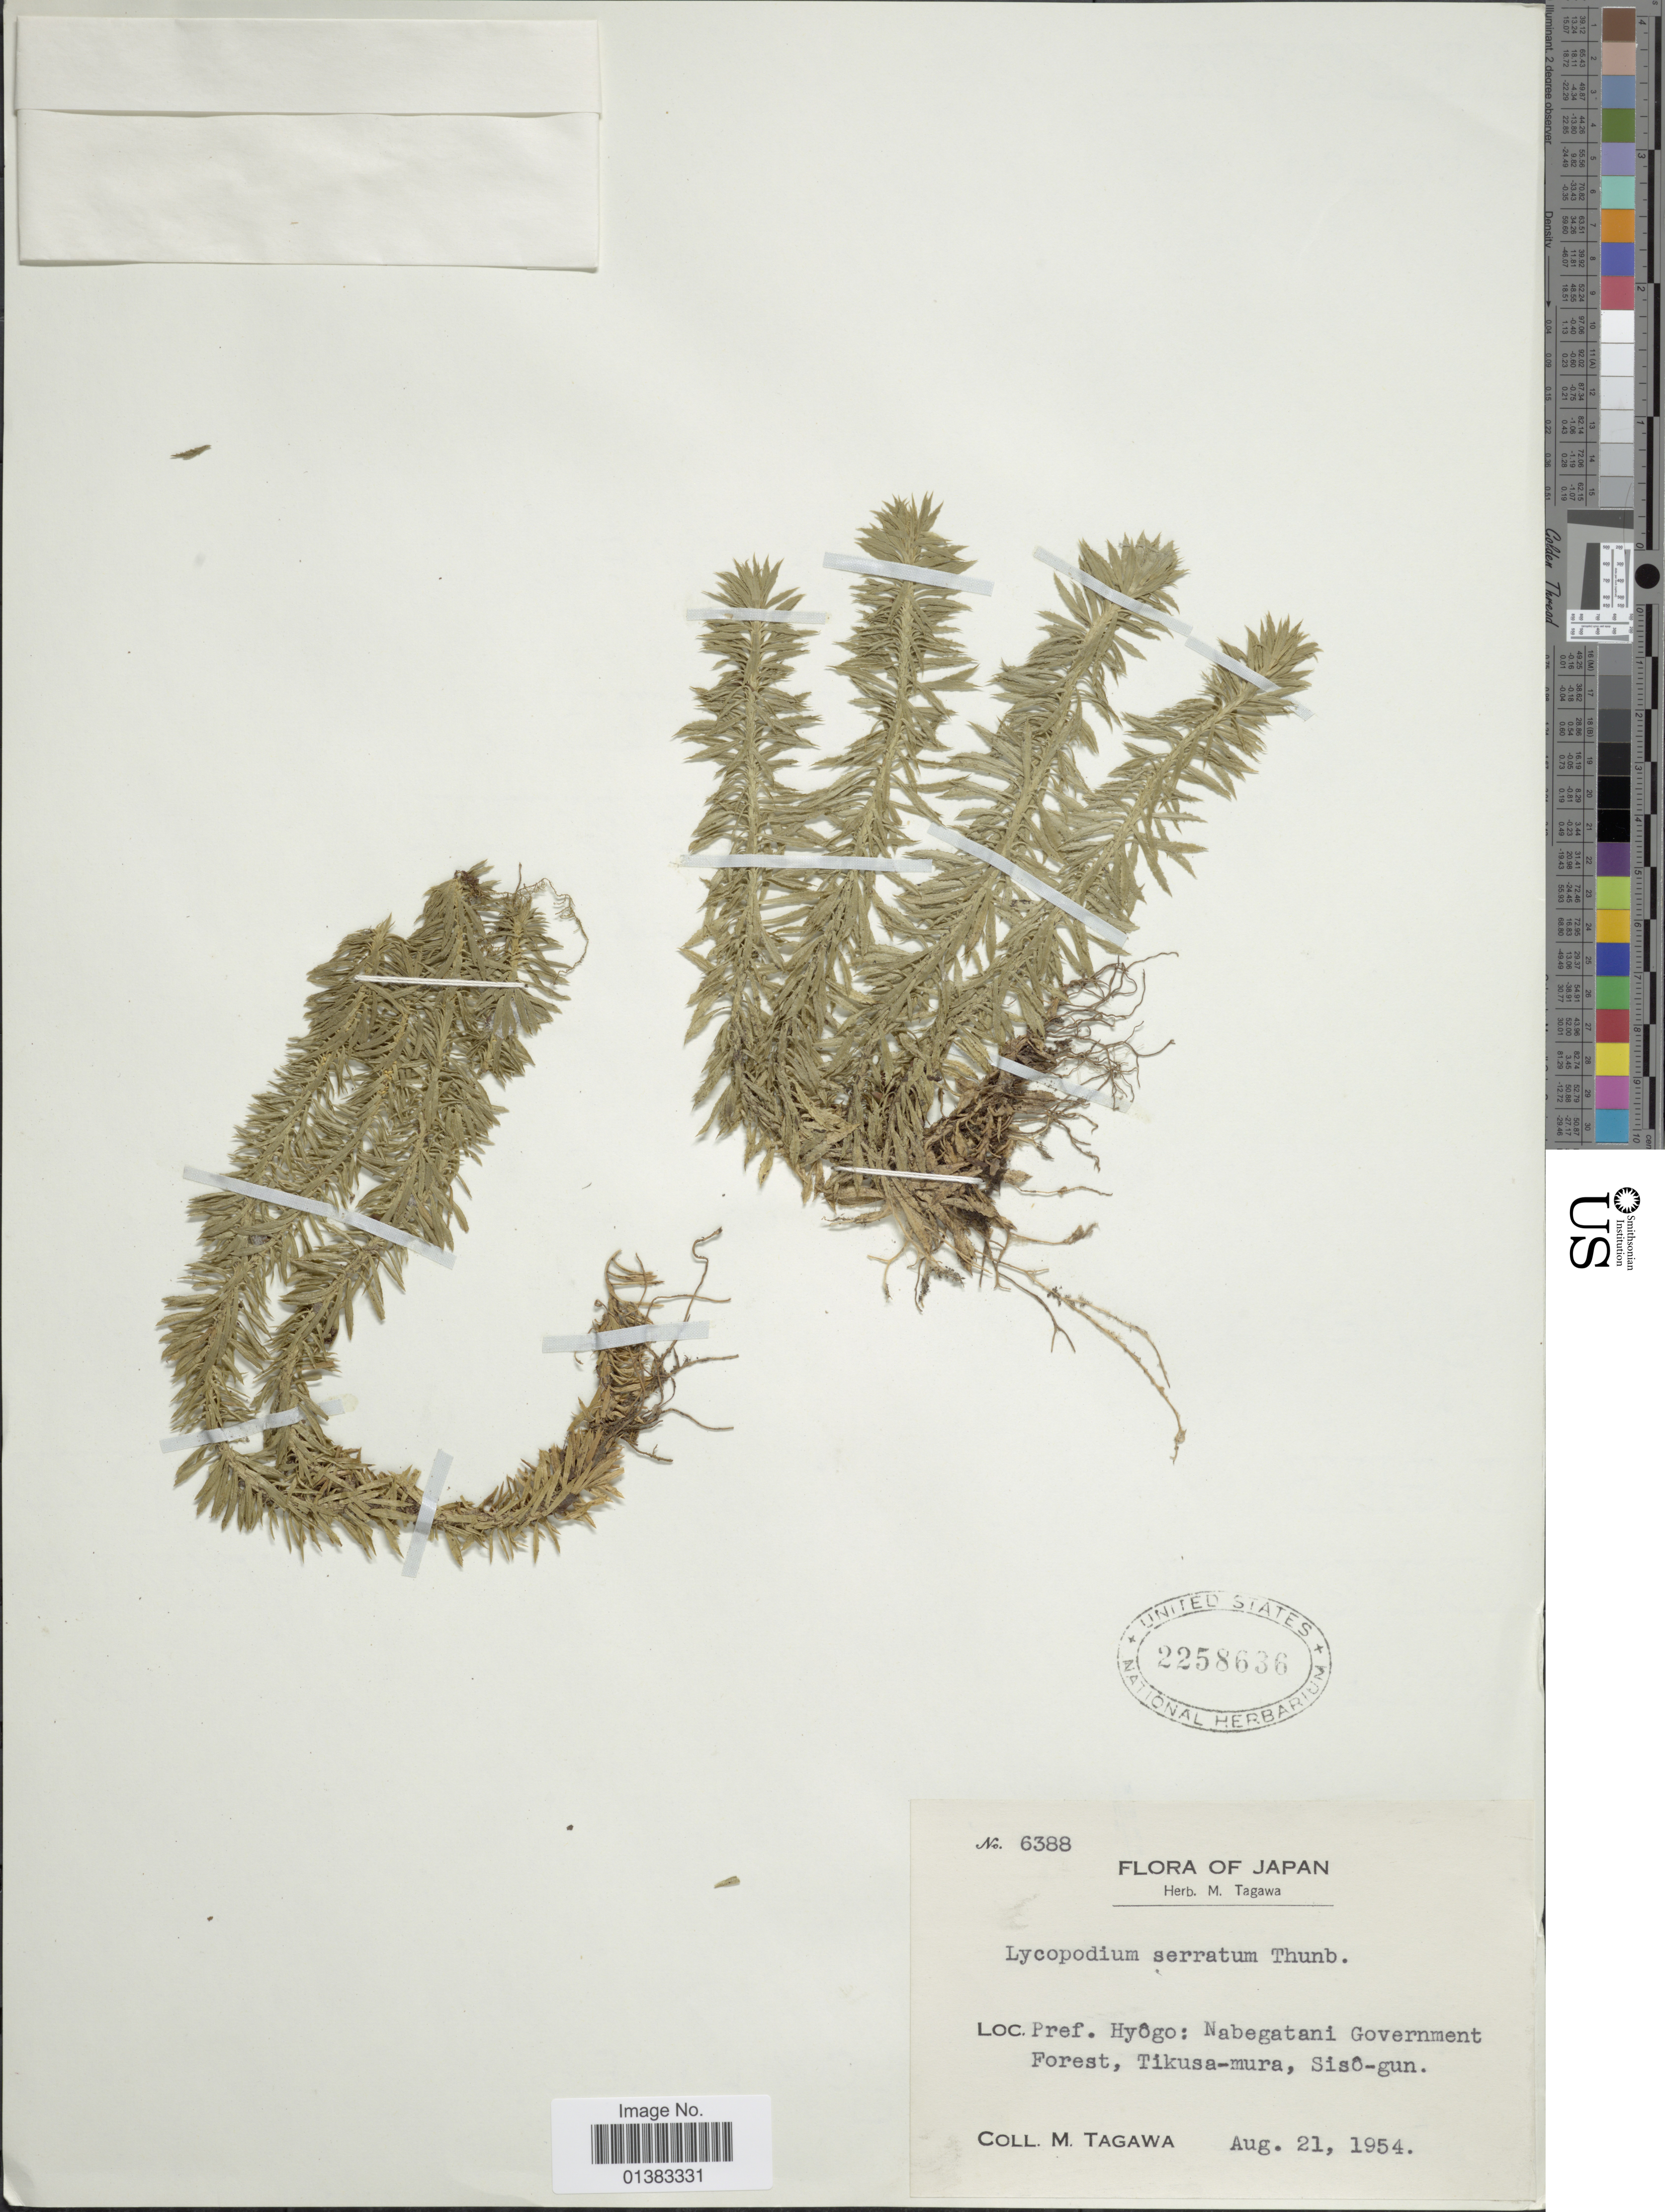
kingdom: Plantae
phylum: Tracheophyta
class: Lycopodiopsida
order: Lycopodiales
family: Lycopodiaceae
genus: Huperzia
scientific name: Huperzia serrata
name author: (Thunb.) Trevis.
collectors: M. Tagawa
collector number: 6388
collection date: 1954-08-21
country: Japan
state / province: Hyogo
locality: Nabegatani Government Forest, Tikusa-mura, Sisô-gun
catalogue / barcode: US 2258636